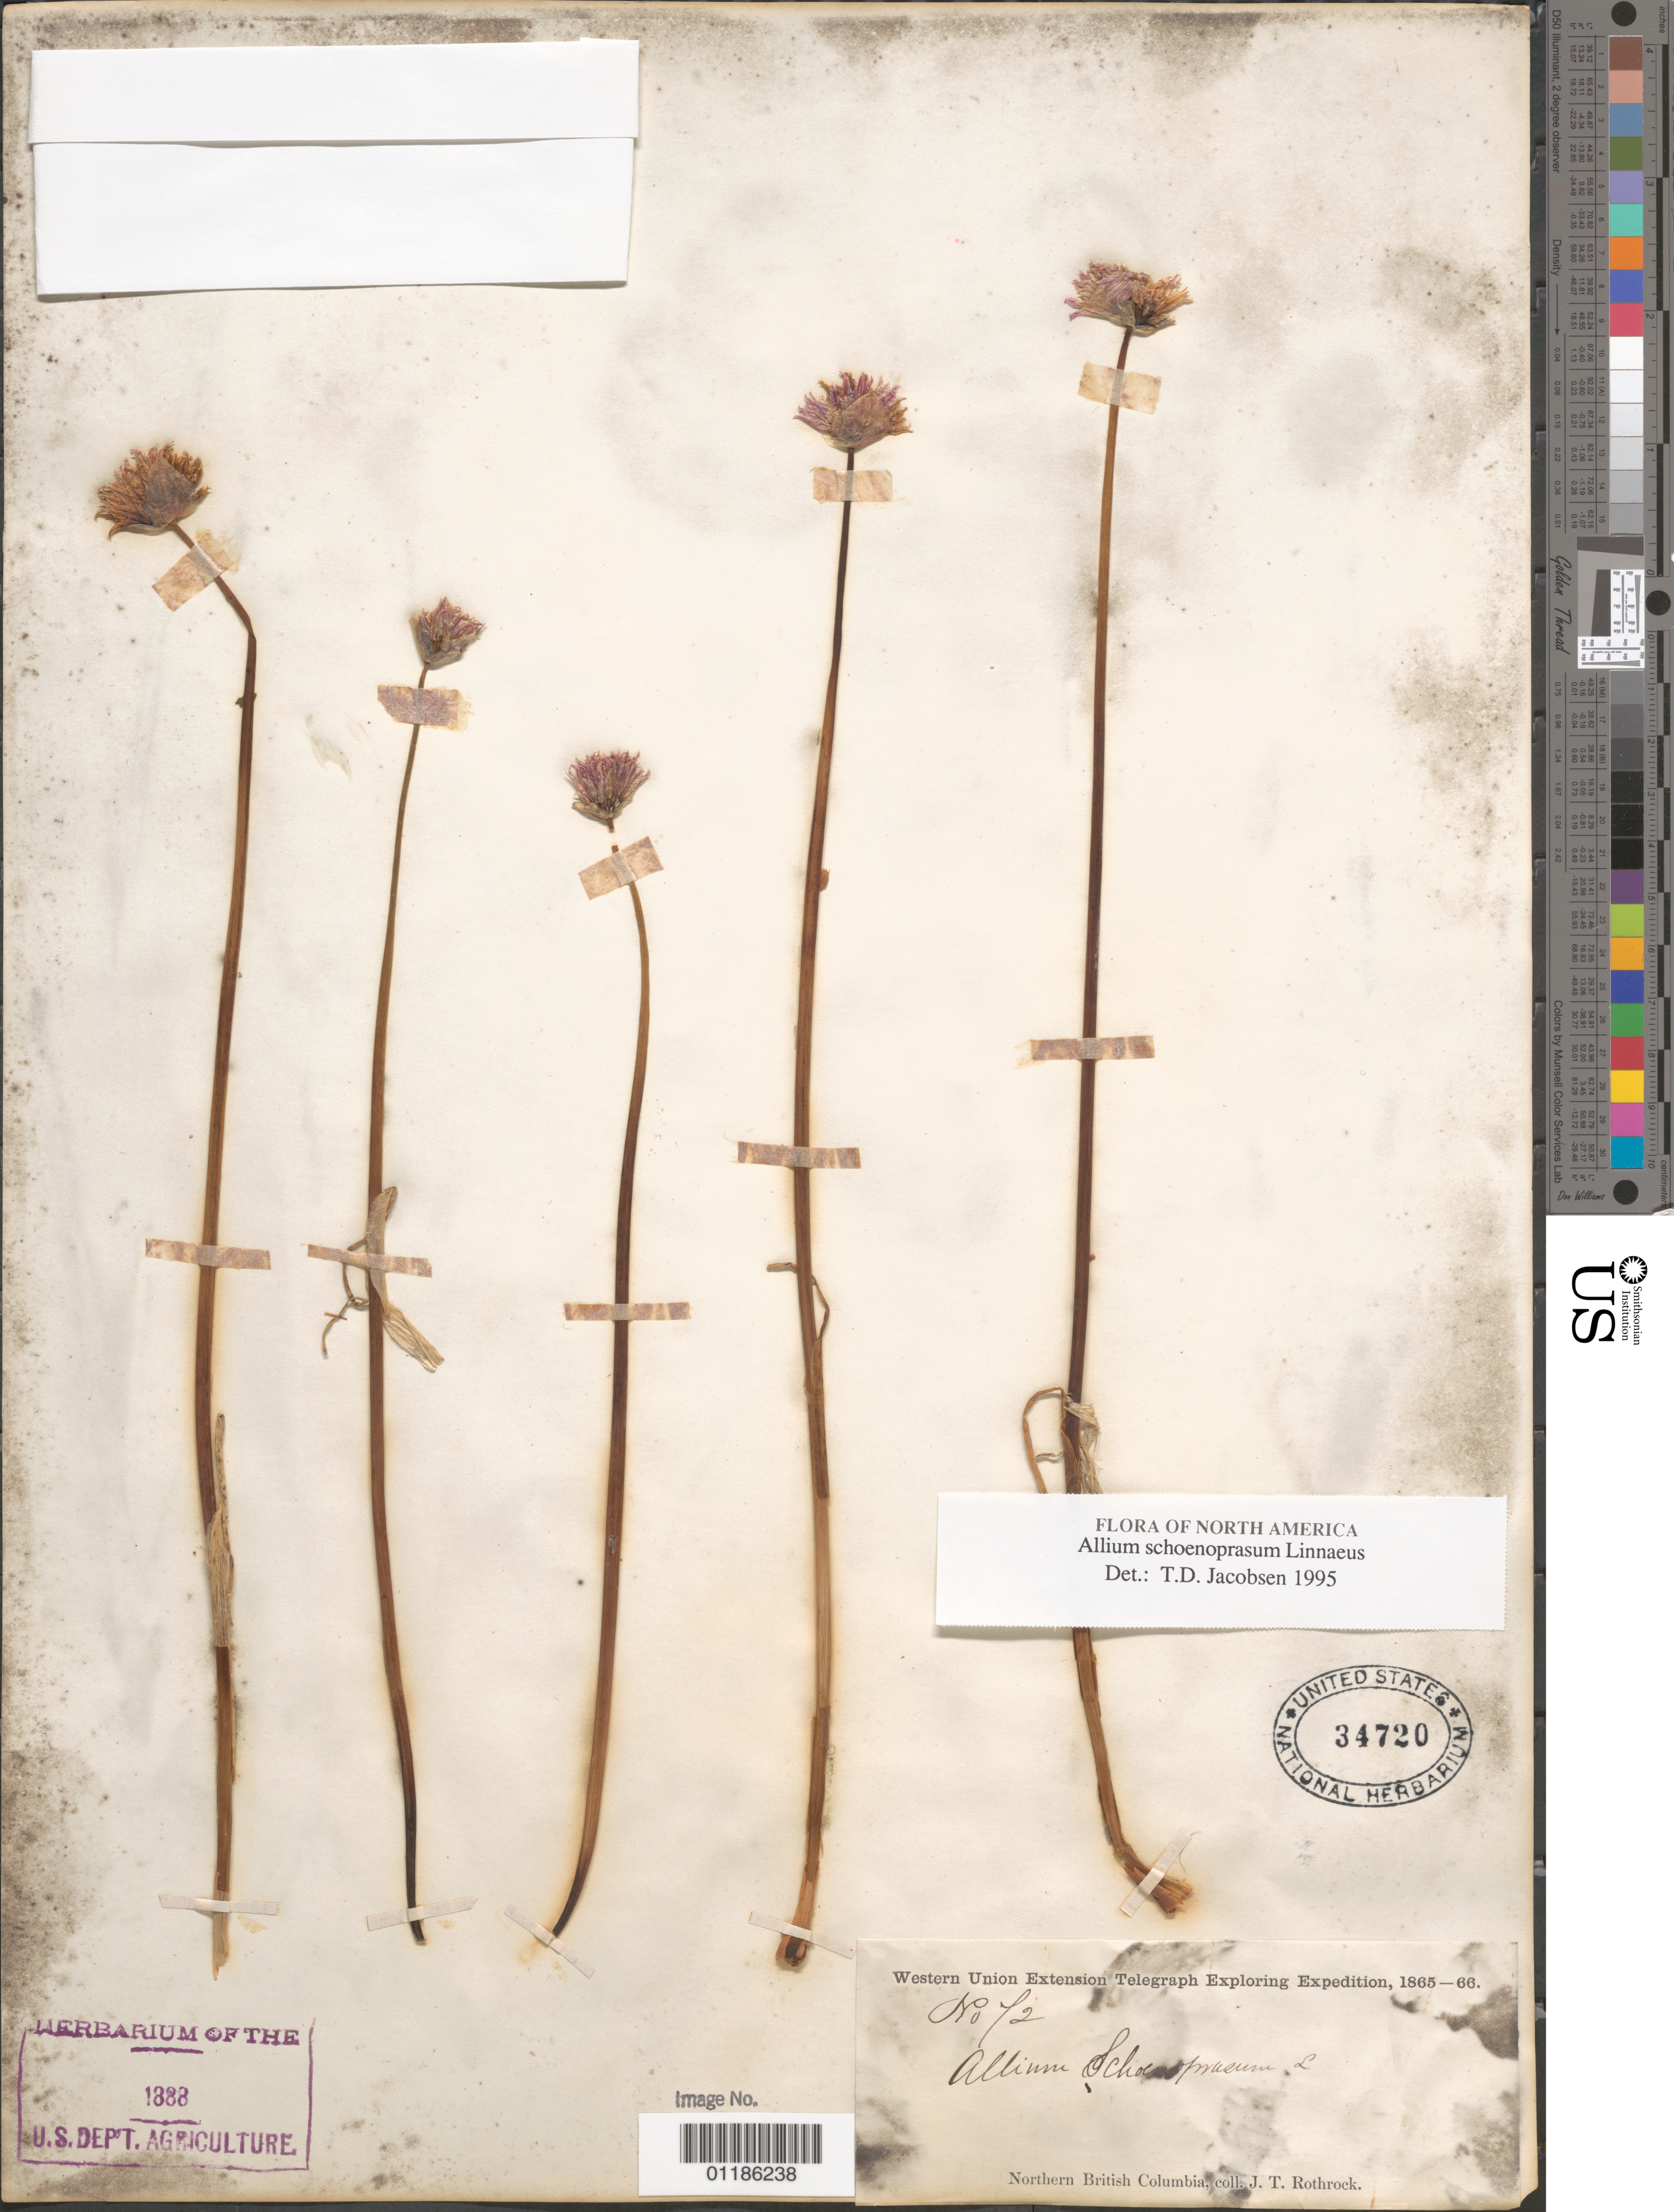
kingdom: Plantae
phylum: Tracheophyta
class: Liliopsida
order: Asparagales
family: Amaryllidaceae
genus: Allium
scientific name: Allium schoenoprasum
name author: L.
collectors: J. T. Rothrock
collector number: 72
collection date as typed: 1865 to -- --- 1866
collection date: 1865/1866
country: Canada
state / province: British Columbia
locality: Northern British Columbia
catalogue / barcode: US 34720